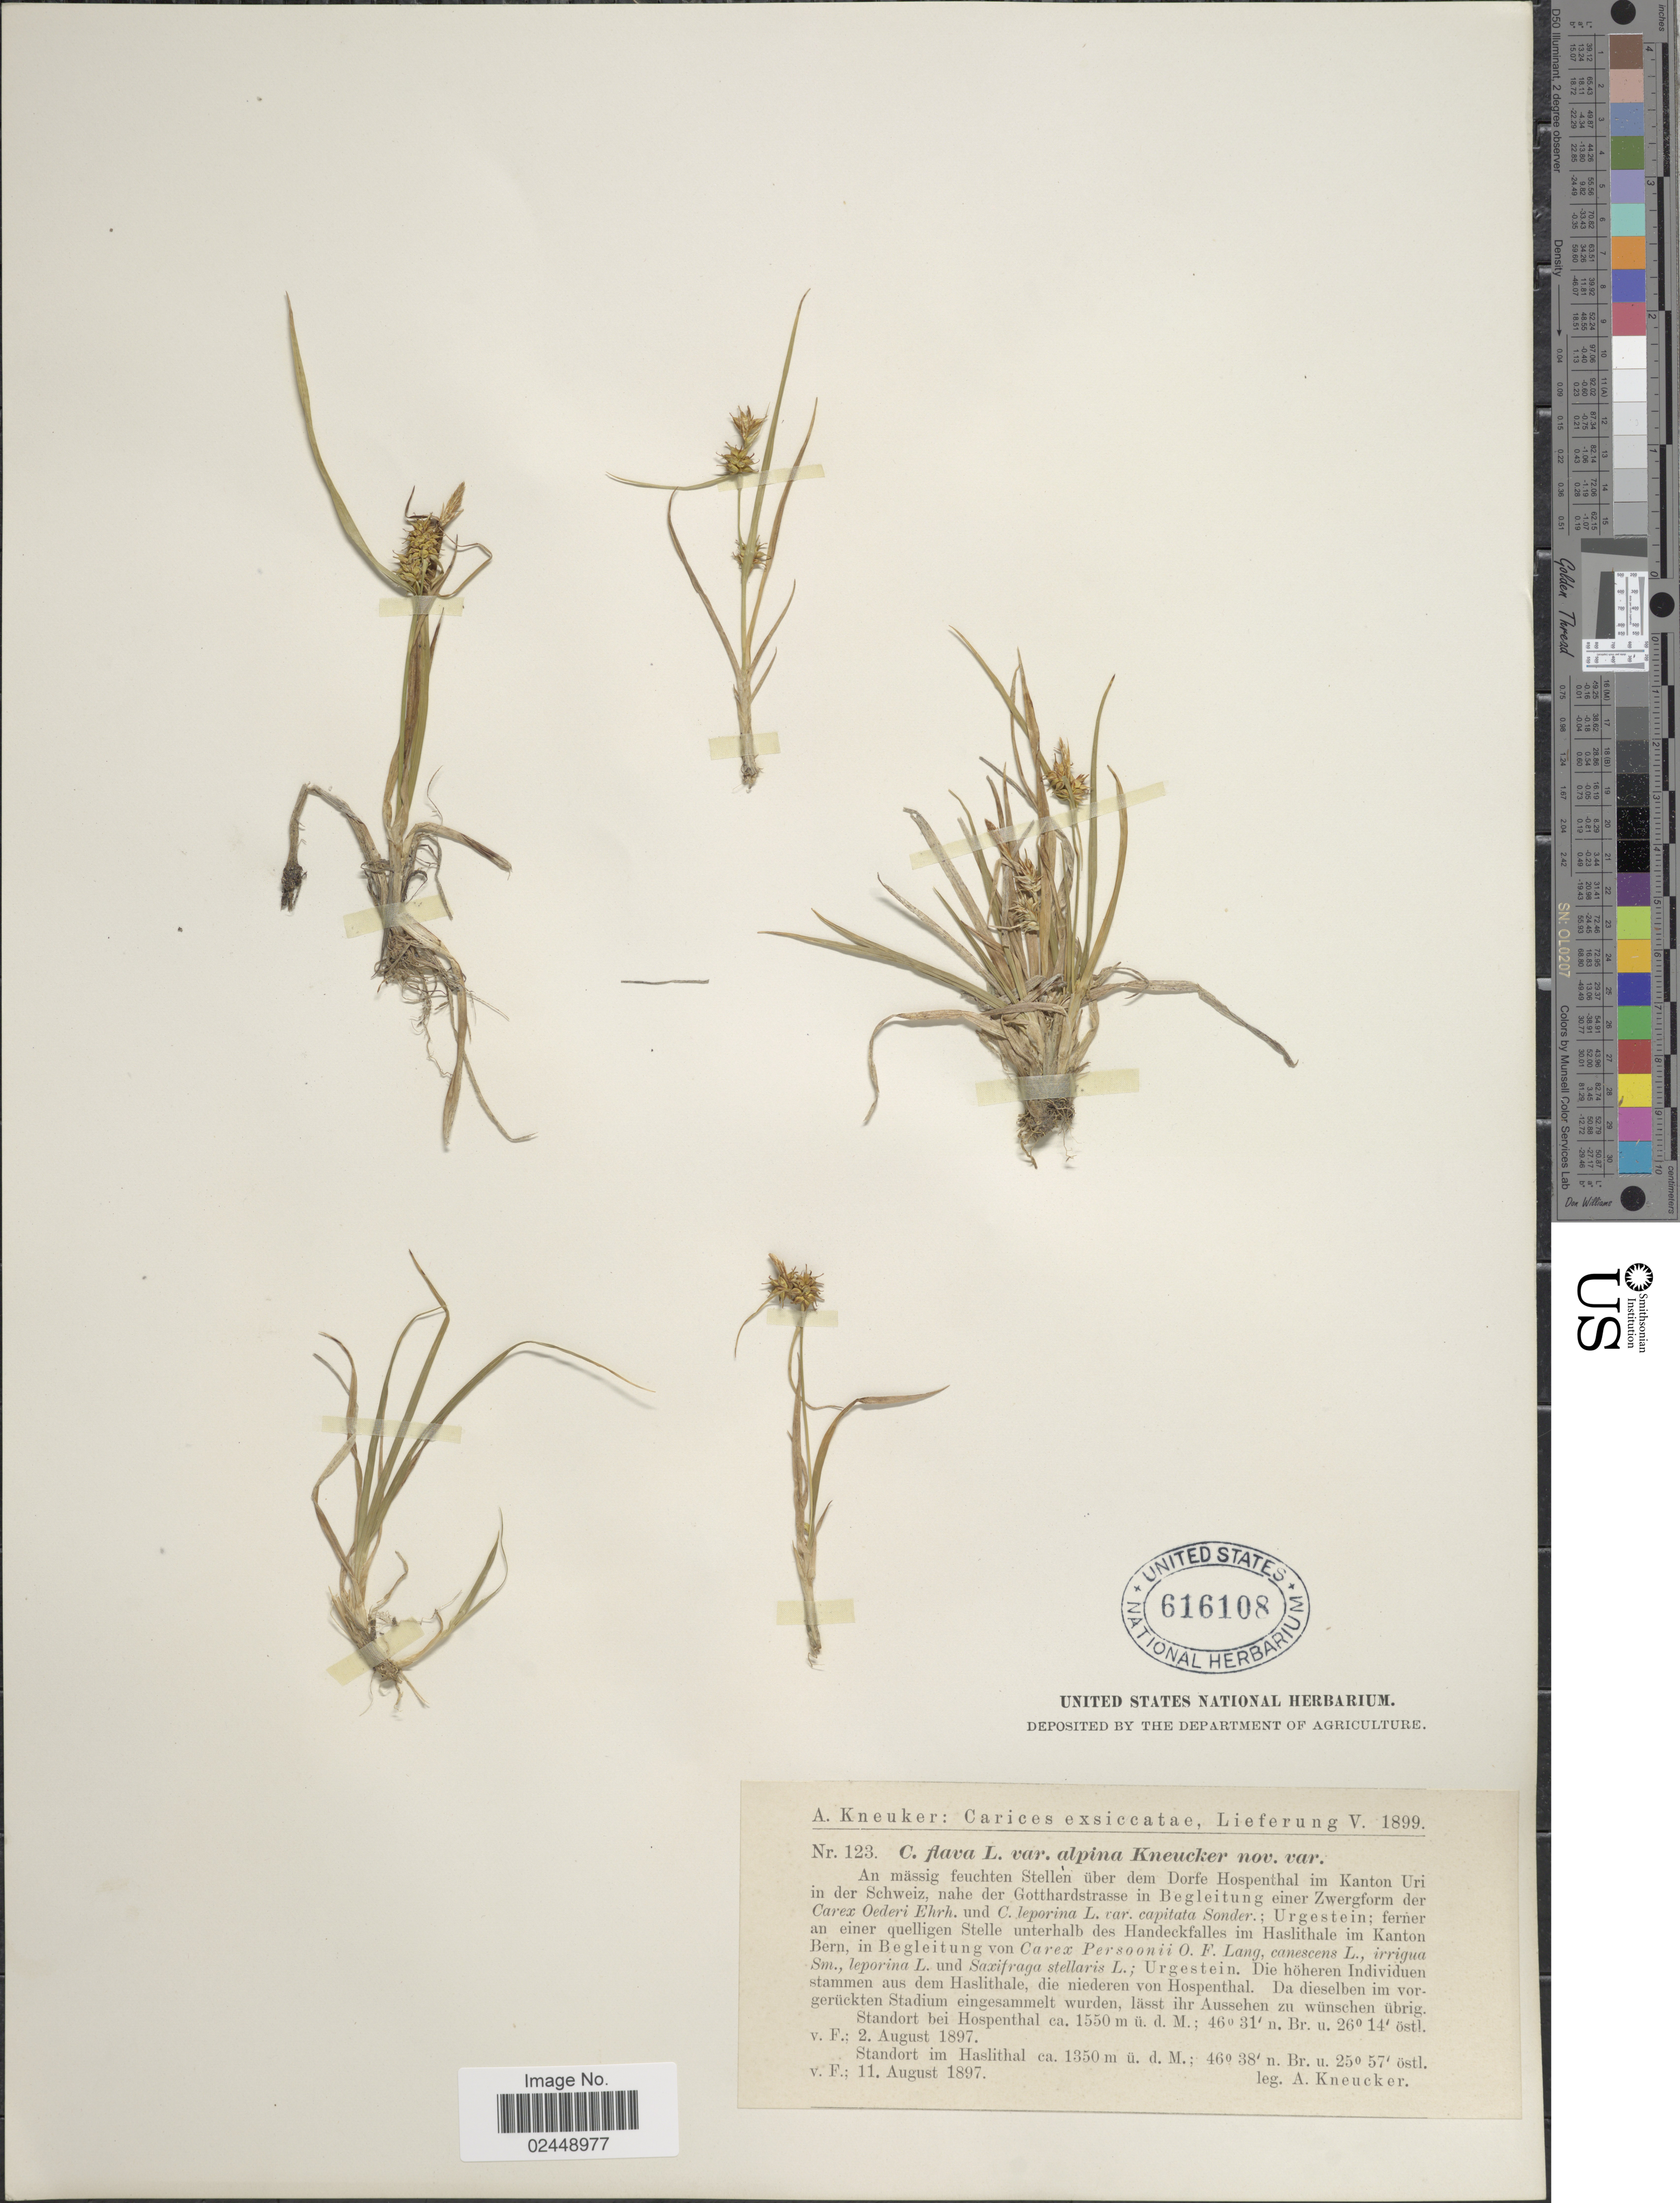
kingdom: Plantae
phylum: Tracheophyta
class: Liliopsida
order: Poales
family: Cyperaceae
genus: Carex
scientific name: Carex flava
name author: L.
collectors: A. Kneucker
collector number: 123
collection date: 1897-08-02/1897-08-11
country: Switzerland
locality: An massig feuchten Stellen uber dem Dorf Hospenthal im Kanton Uri in der Schweiz, nahe der Gotthardstrasse in Begleitung einer Zwergform; ferner an einer quelligen Stelle unterhalb des Handeckfalles im Haslithale im Kanton Bern. Die hoheren Individuen stammen aus dem Haslithale, die niederen von Hospenthal.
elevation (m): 1350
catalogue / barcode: US 616108